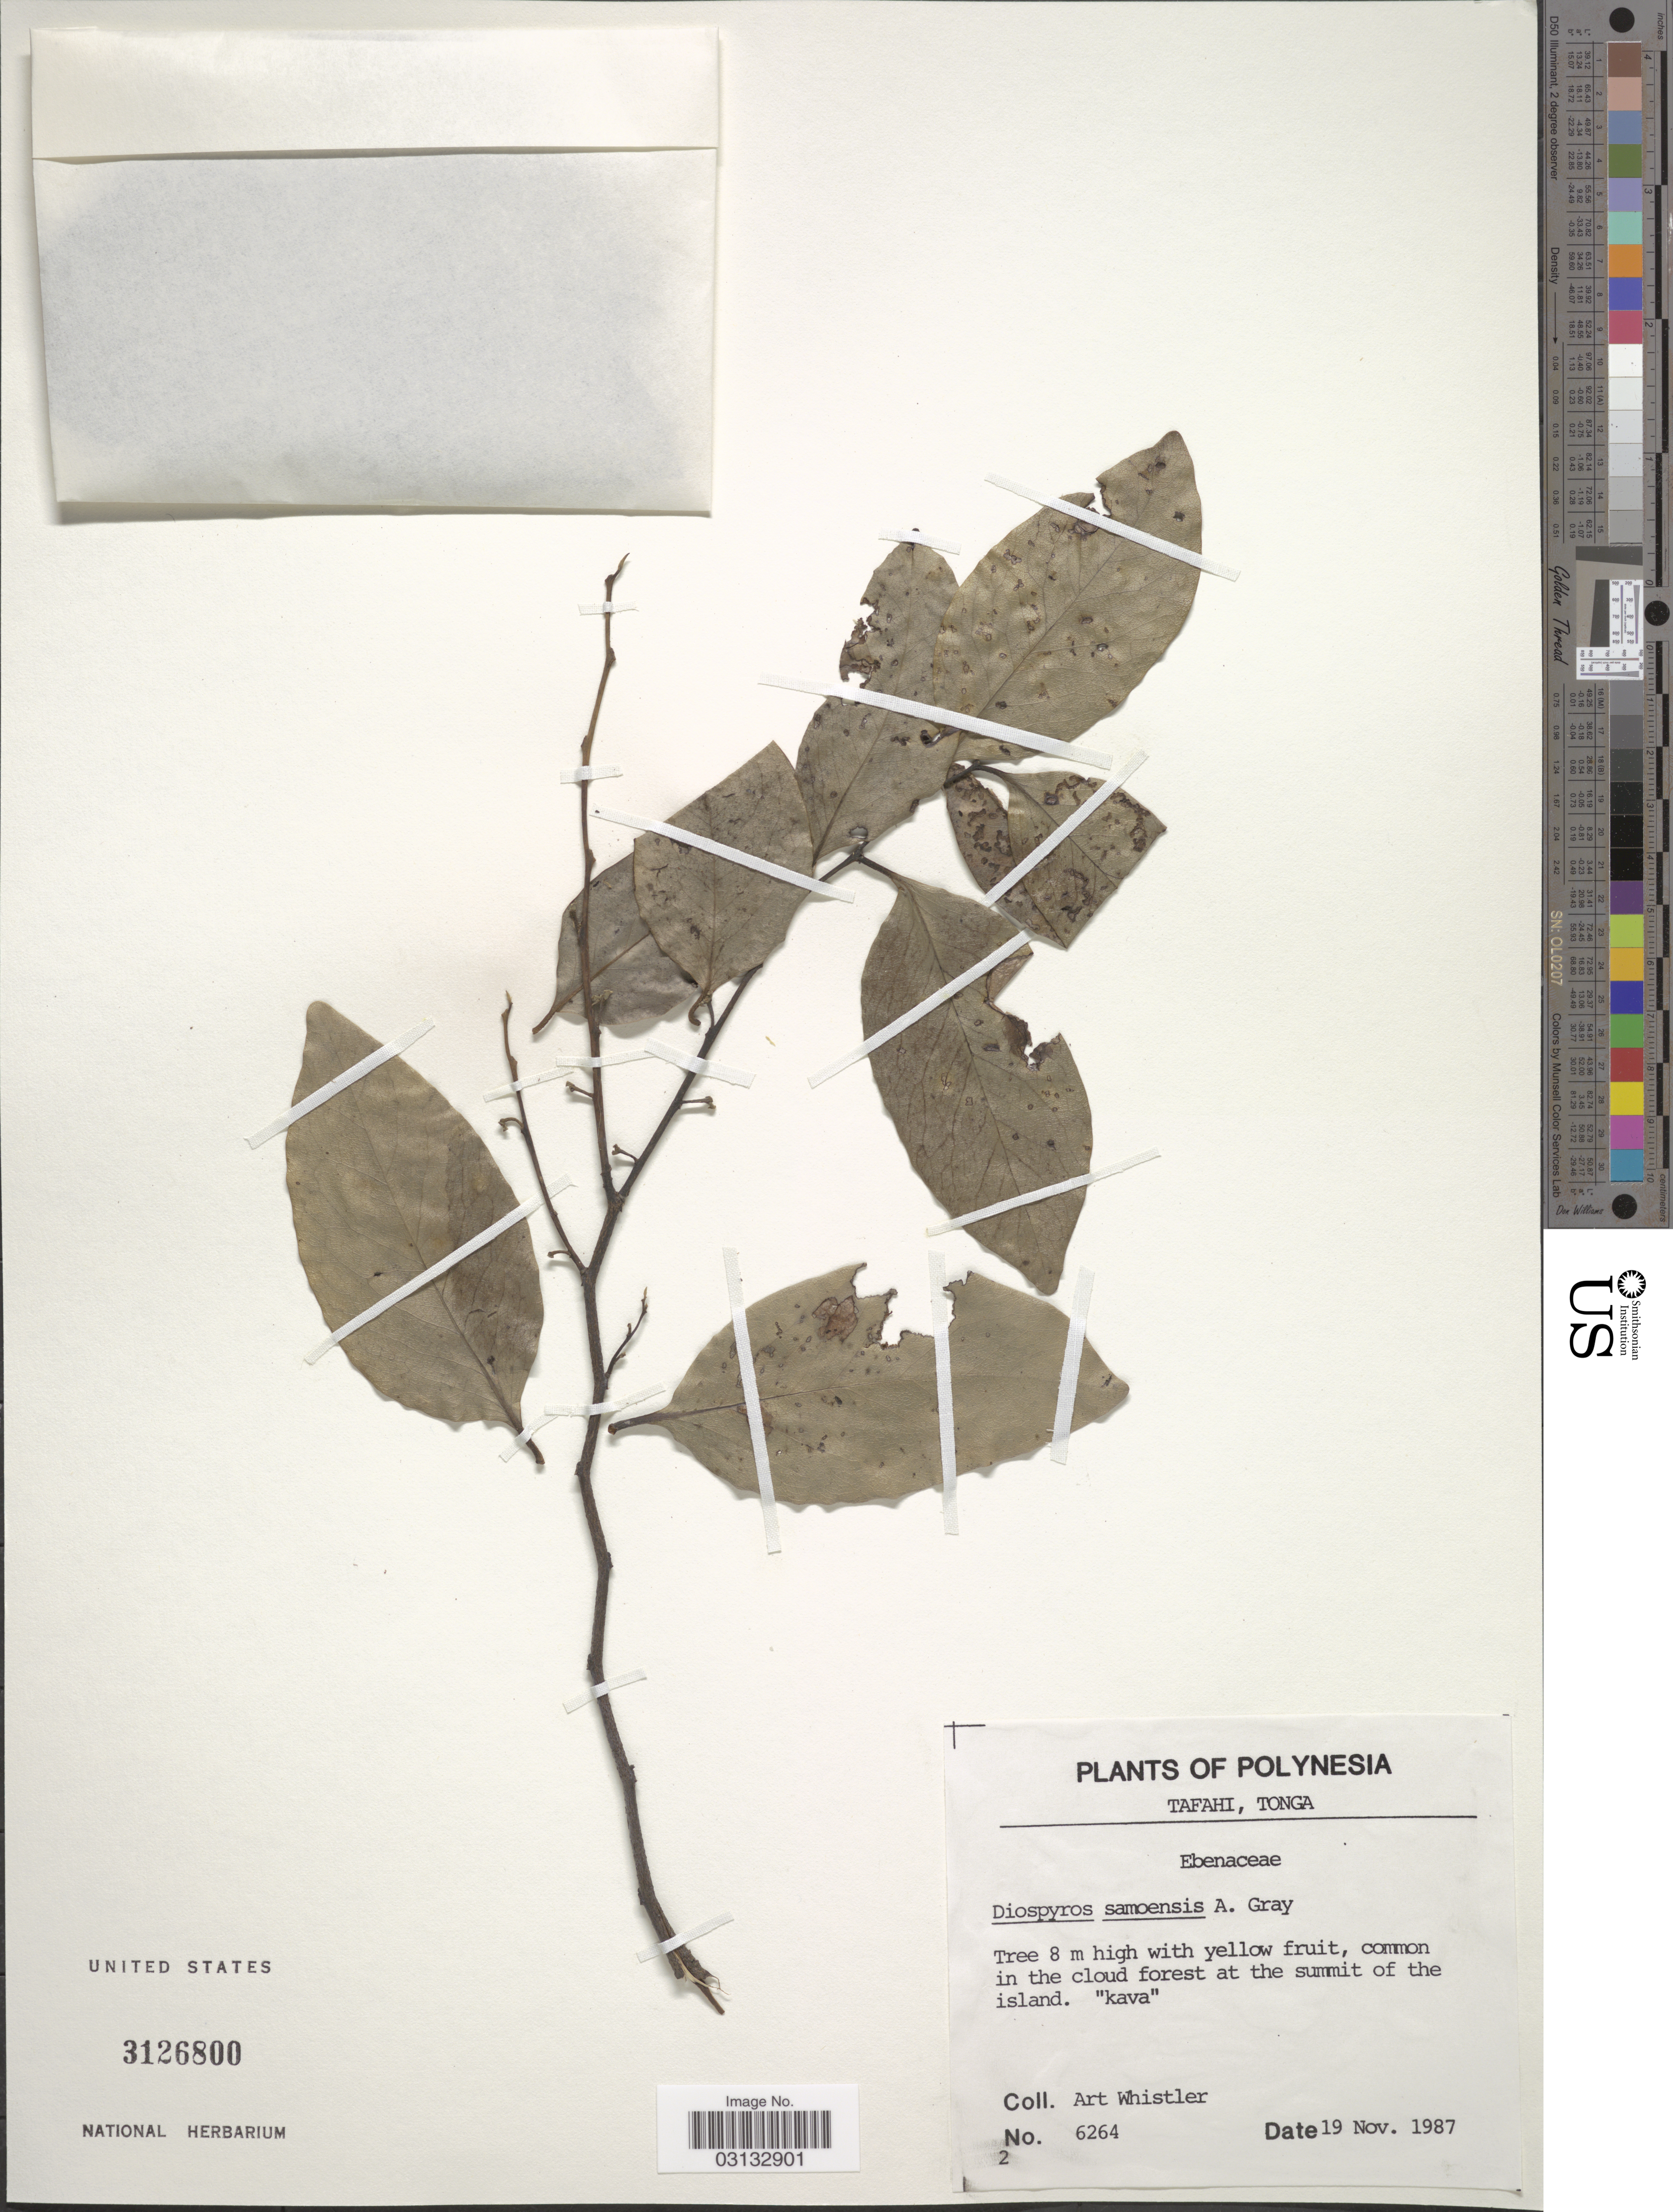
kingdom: Plantae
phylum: Tracheophyta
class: Magnoliopsida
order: Ericales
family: Ebenaceae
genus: Diospyros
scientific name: Diospyros samoensis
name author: A. Gray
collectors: A. Whistler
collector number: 6264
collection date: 1987-11-19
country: Tonga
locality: Polynesia, Tafahi, common in the cloud forest at the summit of the island. "kava".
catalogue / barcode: US 3126800